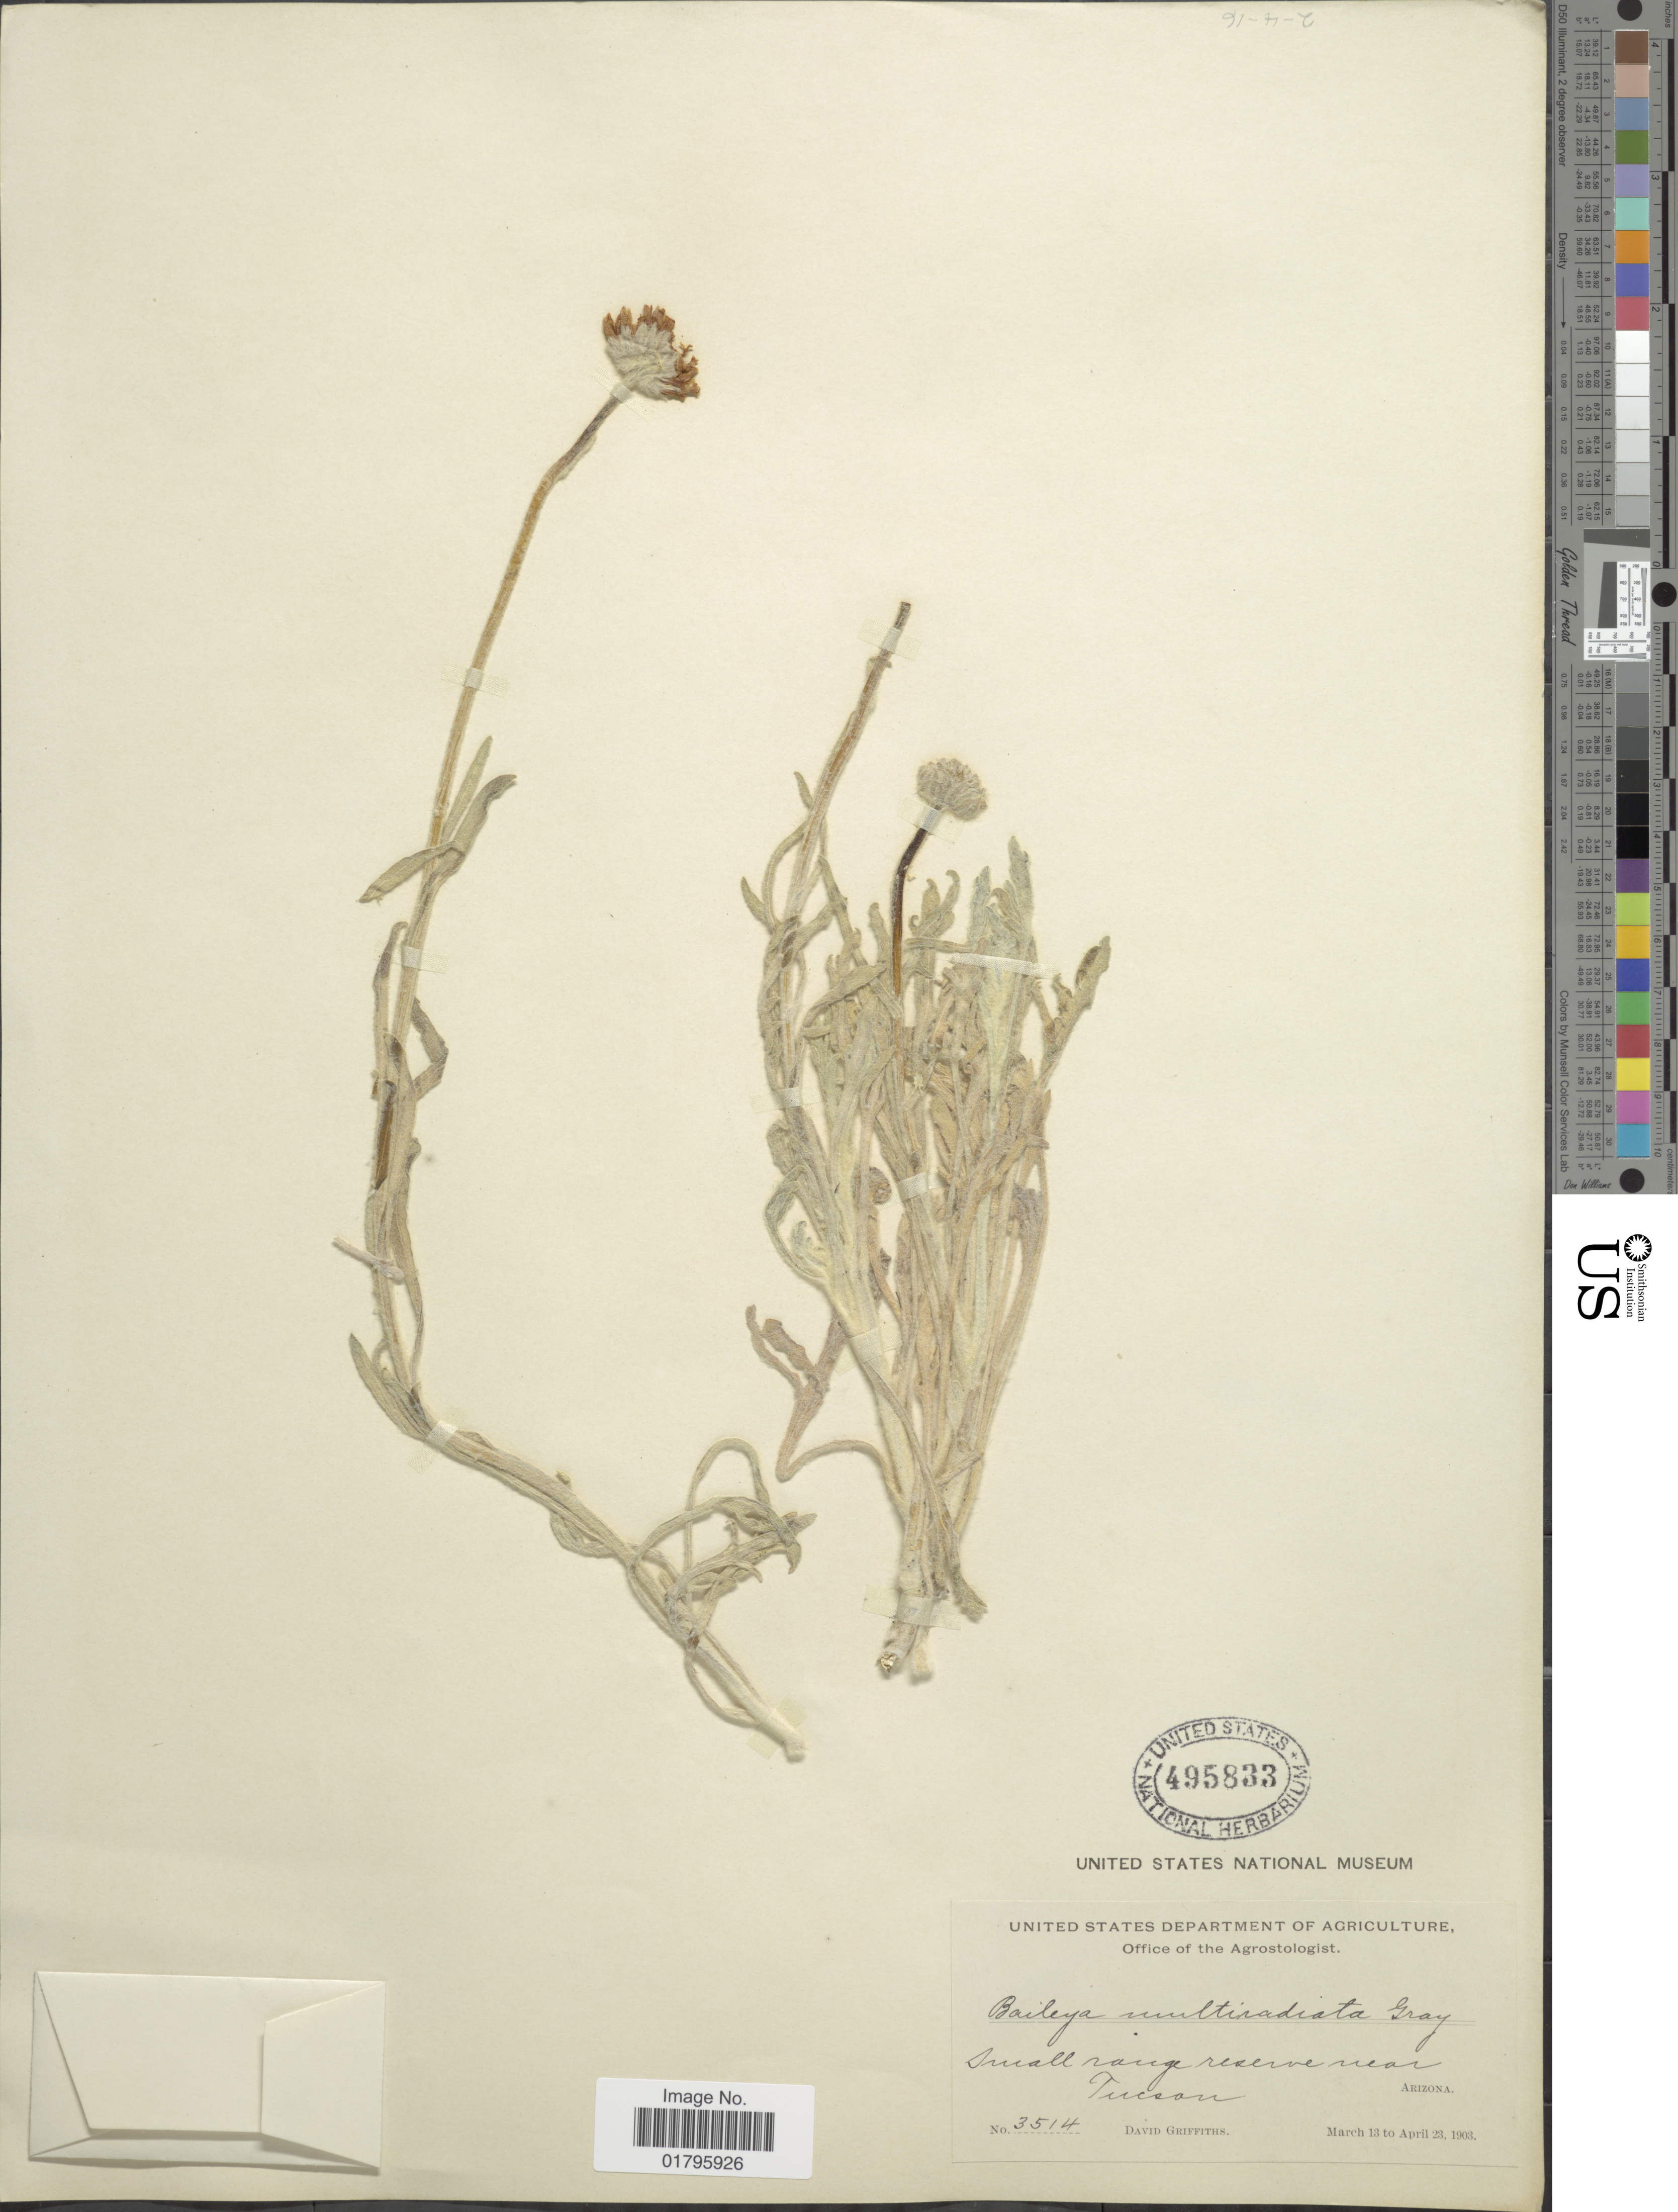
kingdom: Plantae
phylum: Tracheophyta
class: Magnoliopsida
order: Asterales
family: Asteraceae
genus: Baileya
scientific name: Baileya multiradiata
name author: Harv. & A. Gray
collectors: D. Griffiths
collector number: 3514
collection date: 1903-03-13/1903-04-23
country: United States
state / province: Arizona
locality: Small range reserve near Tucson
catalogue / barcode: US 495833